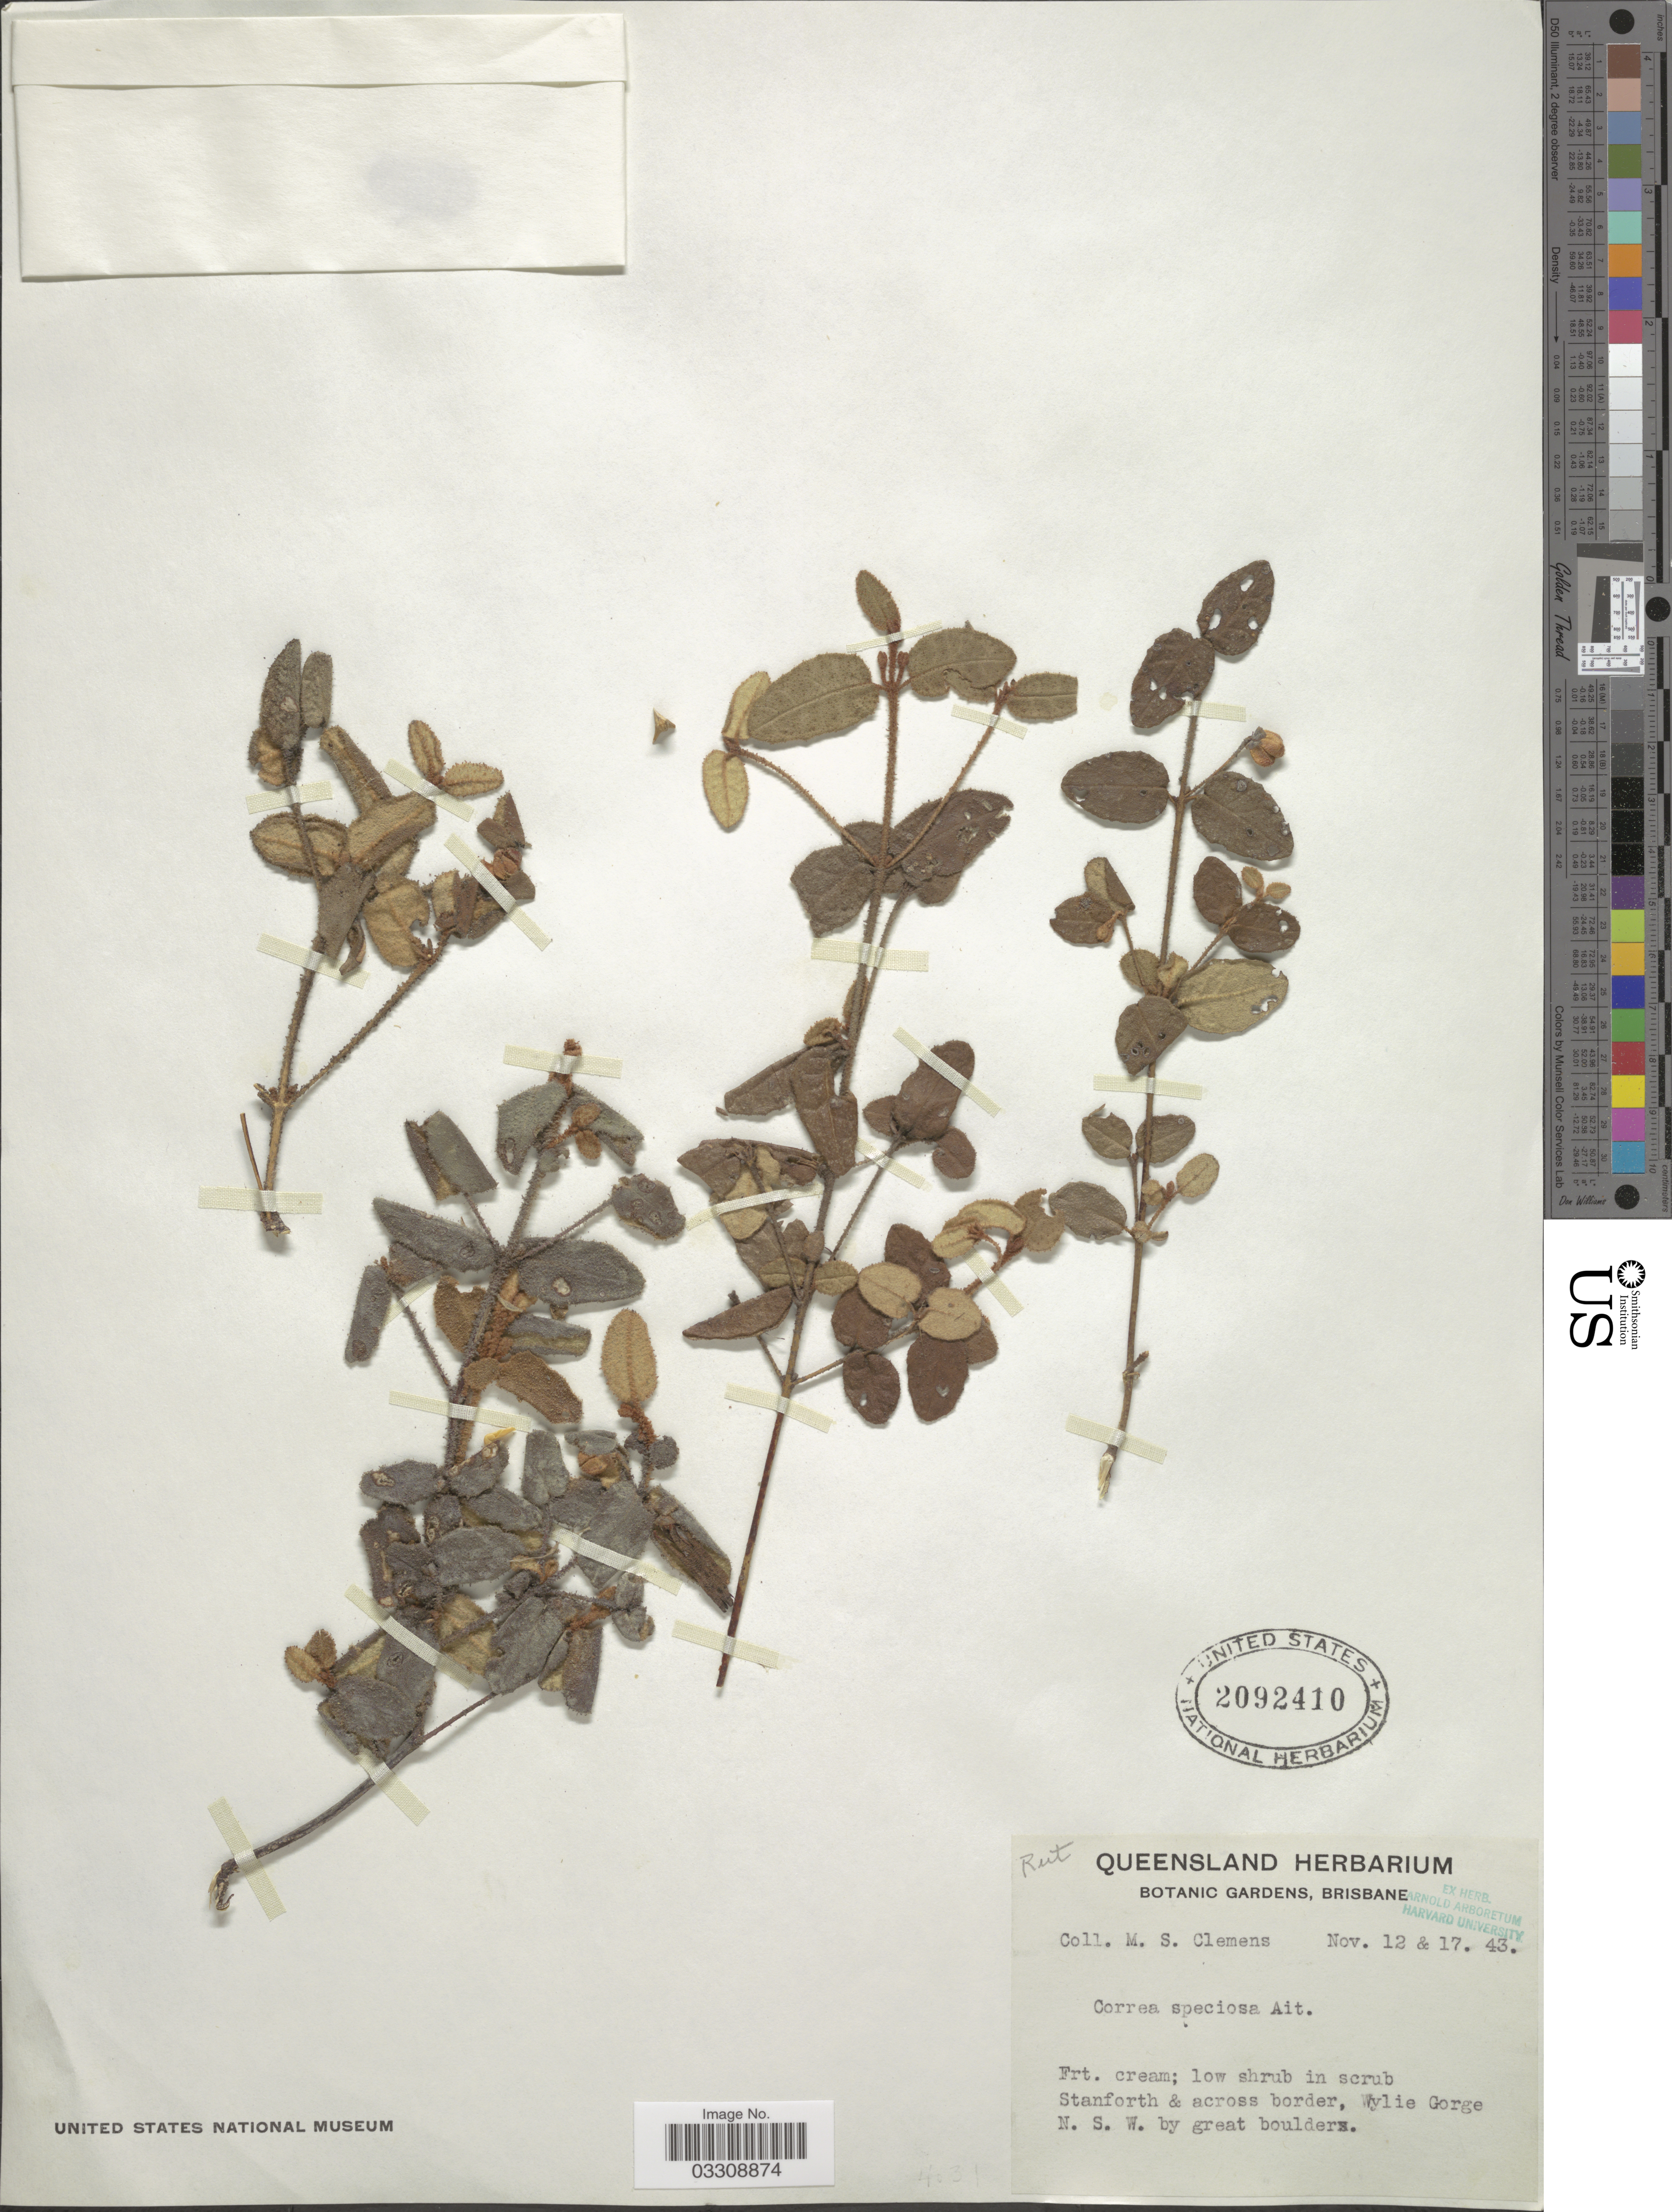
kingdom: Plantae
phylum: Tracheophyta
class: Magnoliopsida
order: Sapindales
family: Rutaceae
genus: Correa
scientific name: Correa speciosa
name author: Donn ex Andrews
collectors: M. S. Clemens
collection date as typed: Transcribed d/m/y: 12/11/43 to 17/11/43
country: Australia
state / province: New South Wales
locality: Stanforth & across border, Wylie Gorge N. S. W. by great boulders.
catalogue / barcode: US 2092410